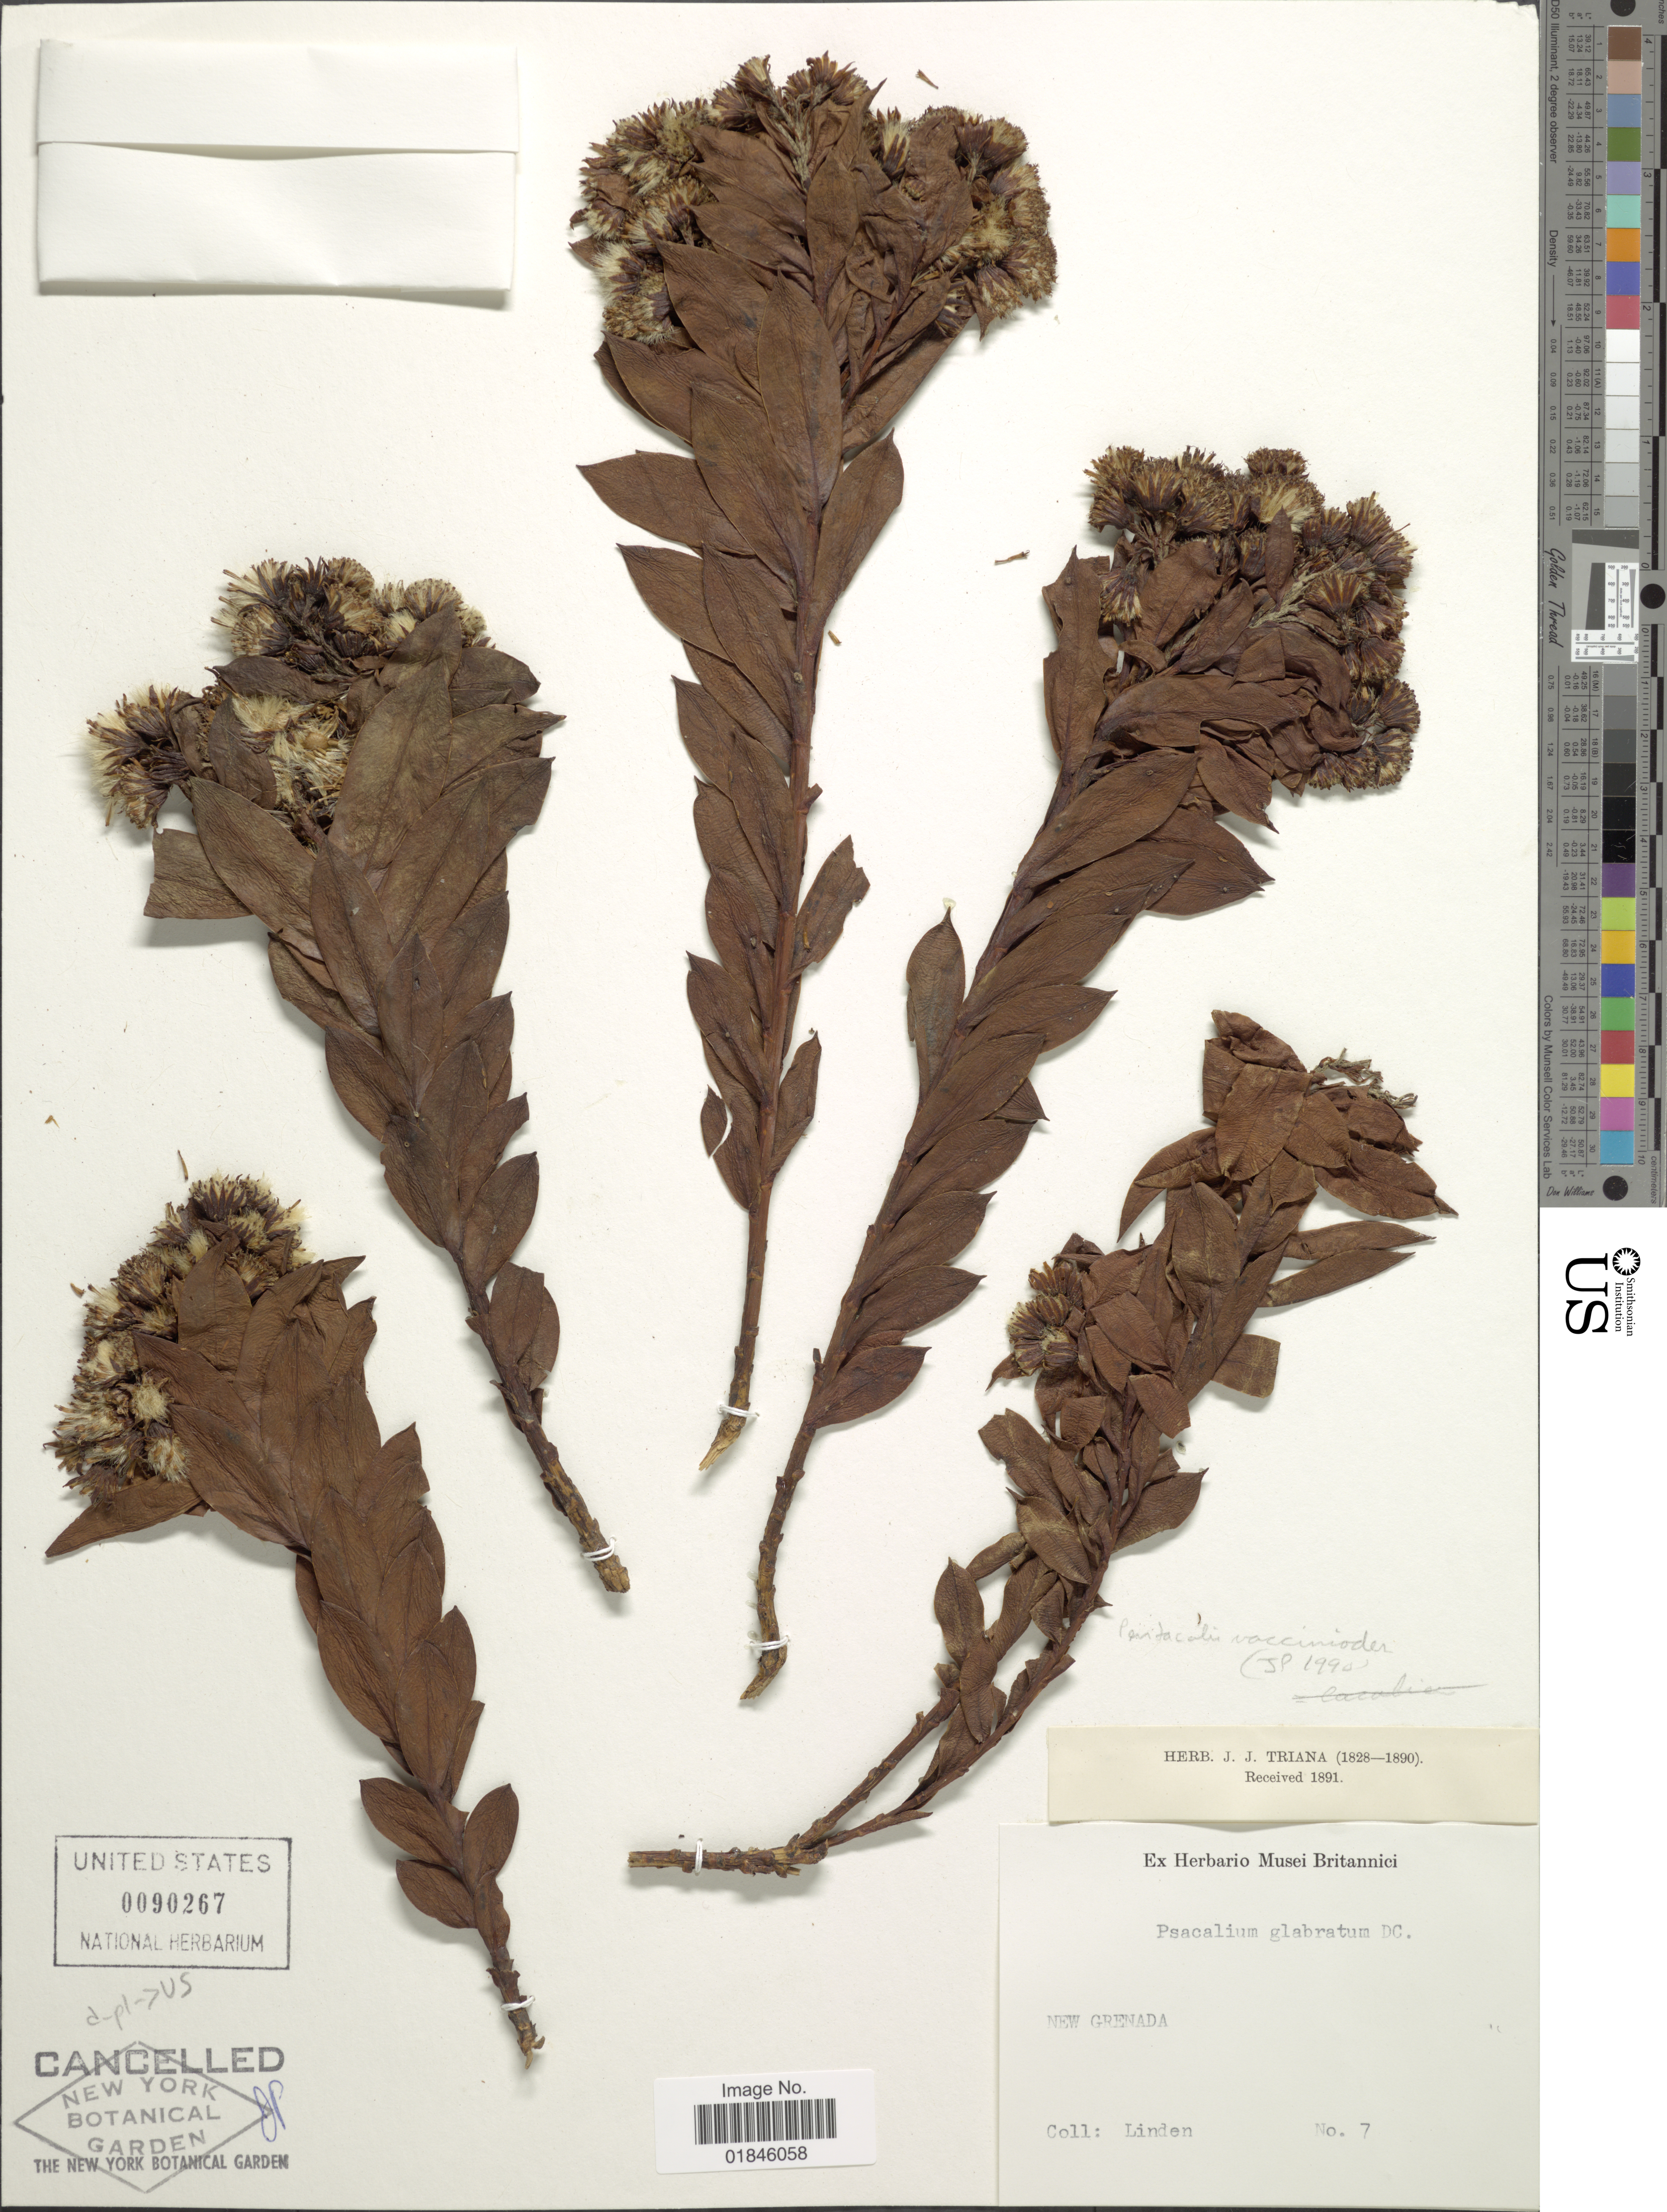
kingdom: Plantae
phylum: Tracheophyta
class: Magnoliopsida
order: Asterales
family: Asteraceae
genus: Pentacalia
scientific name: Pentacalia vaccinioides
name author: (Kunth) Cuatrec.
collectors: -- Linden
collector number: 7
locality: New Grenada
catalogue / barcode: US 90267